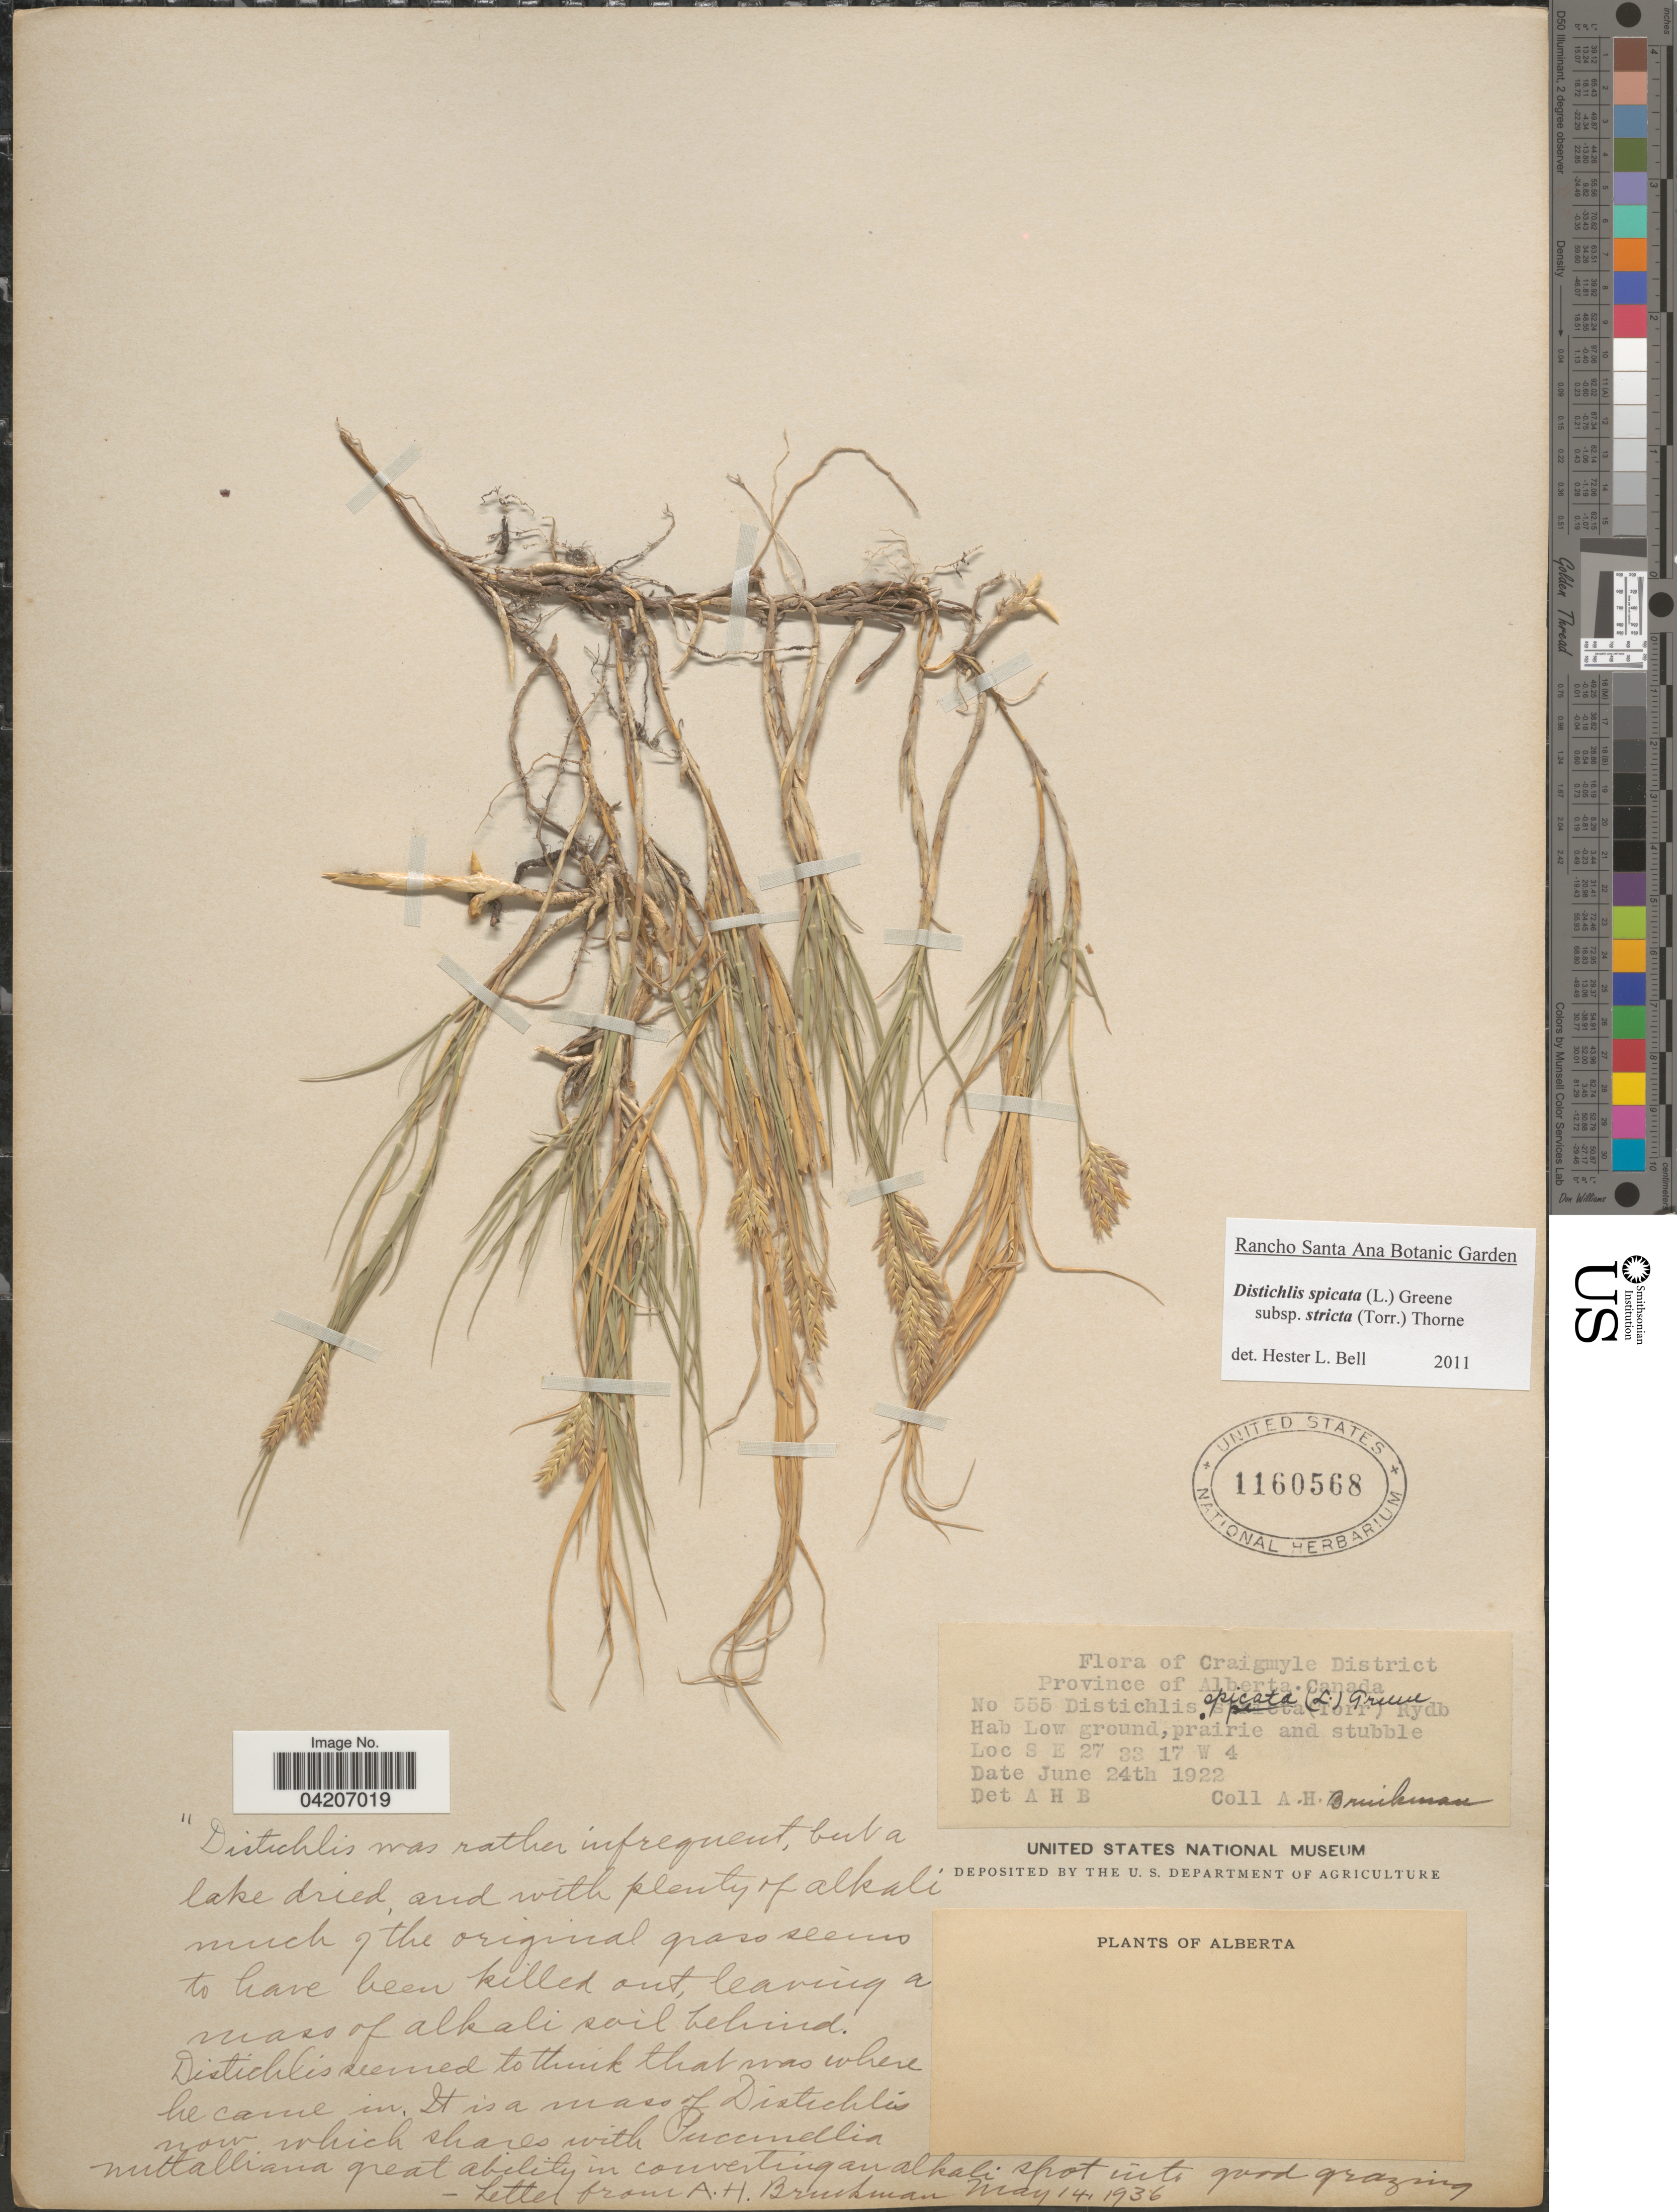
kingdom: Plantae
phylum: Tracheophyta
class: Liliopsida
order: Poales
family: Poaceae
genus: Distichlis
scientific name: Distichlis spicata subsp. stricta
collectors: A. Brinkman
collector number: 555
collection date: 1922-06-24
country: Canada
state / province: Alberta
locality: Craigmyle District. S E 27 33 17 W 4.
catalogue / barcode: US 1160568